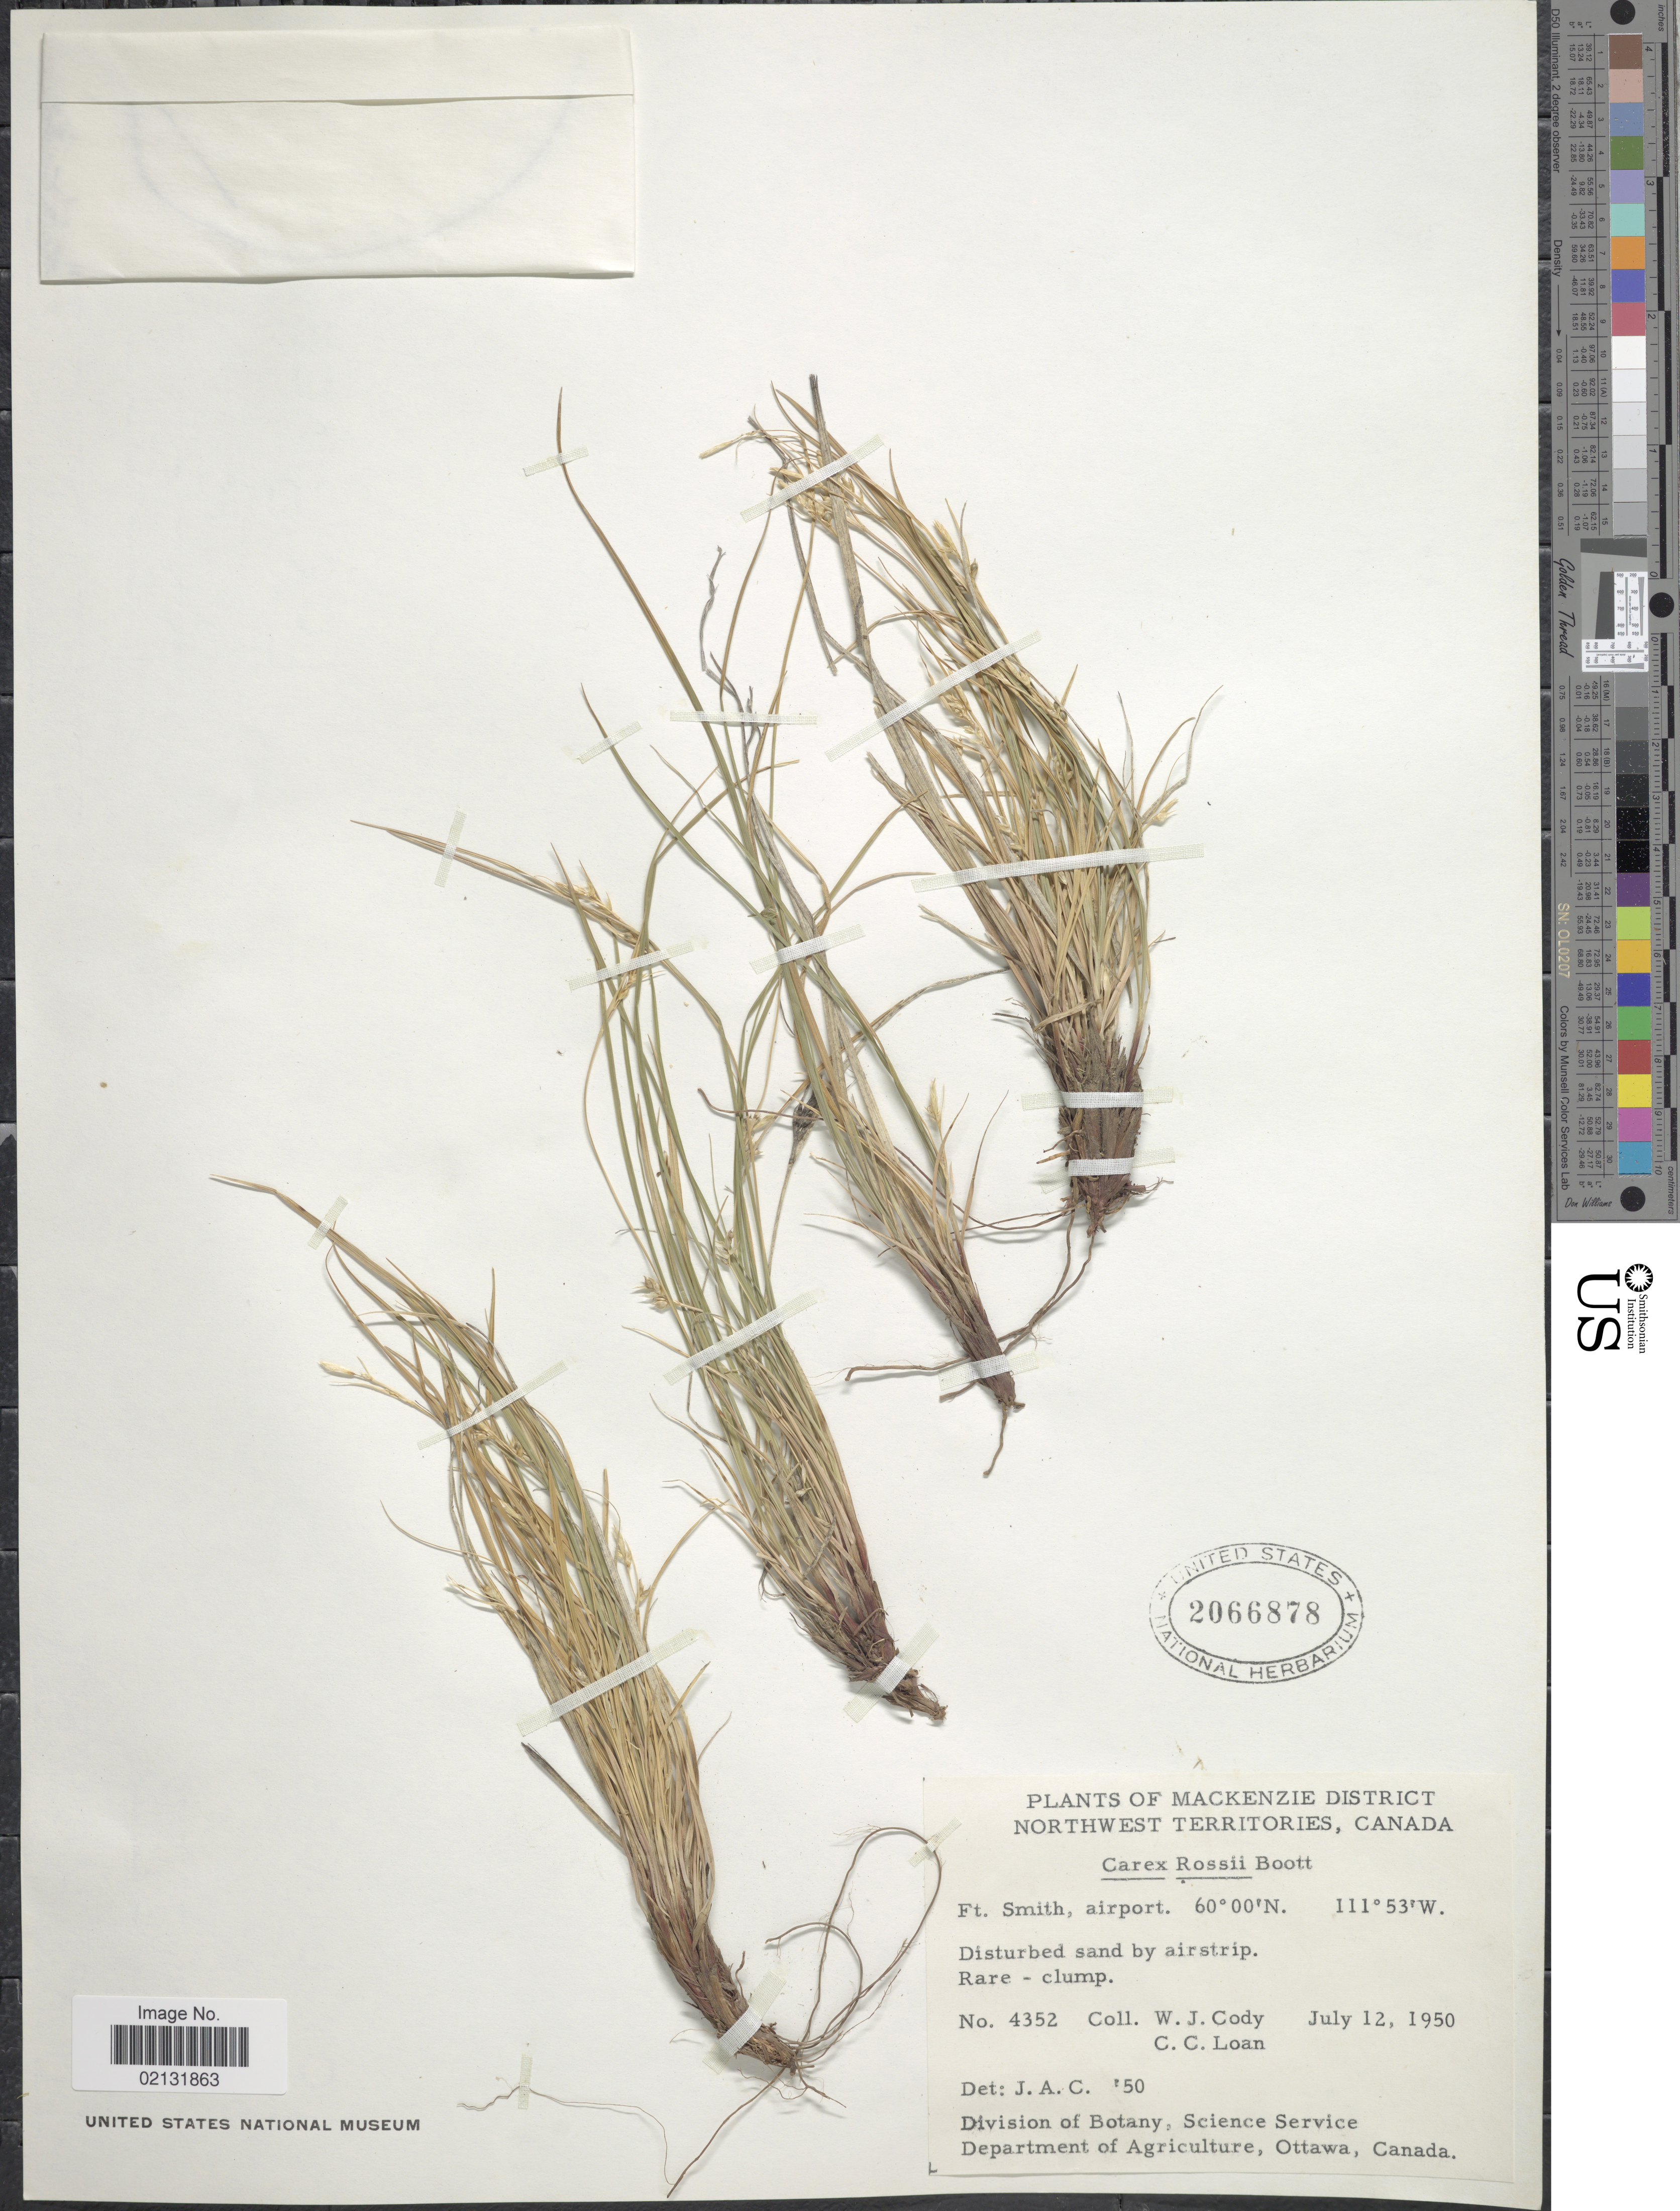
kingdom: Plantae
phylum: Tracheophyta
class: Liliopsida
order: Poales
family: Cyperaceae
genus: Carex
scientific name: Carex rossii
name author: Boott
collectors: W. Cody & C. Loan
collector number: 4352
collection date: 1950-07-12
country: Canada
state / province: Northwest Territories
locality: Mackenzie District, Northwest Territories, Canada. Ft. Smith, airport.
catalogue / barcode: US 2066878